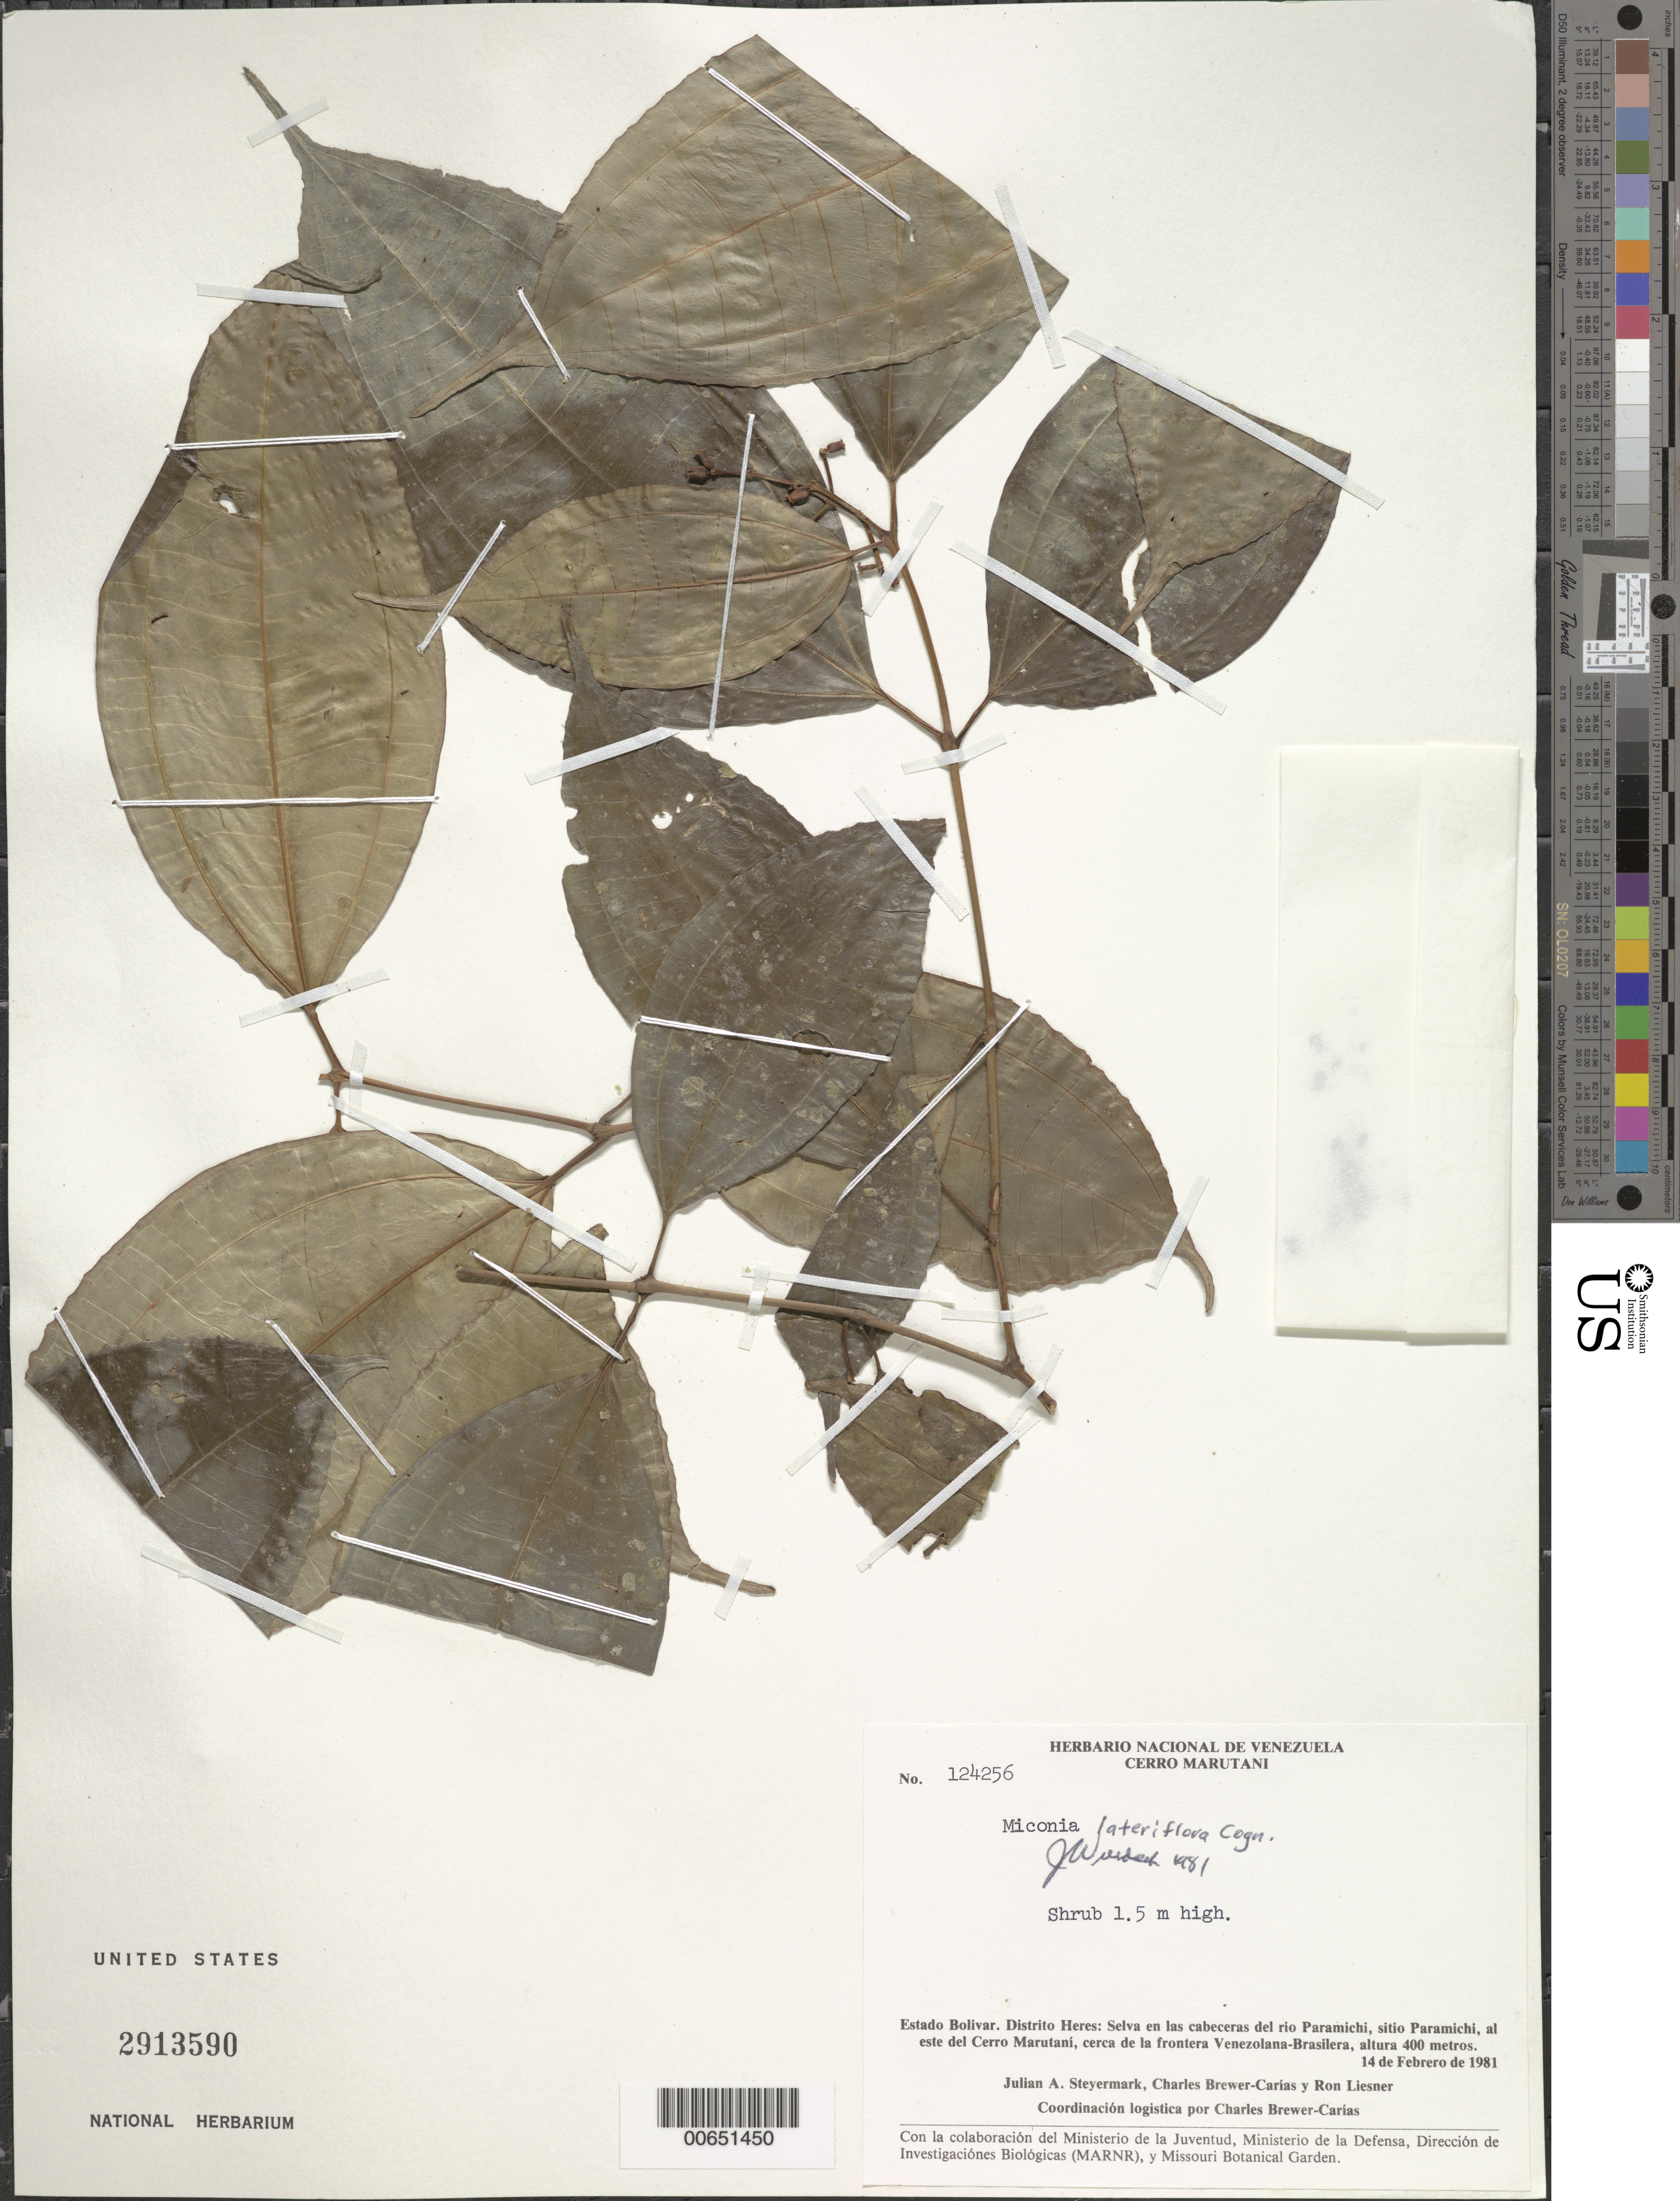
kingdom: Plantae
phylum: Tracheophyta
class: Magnoliopsida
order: Myrtales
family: Melastomataceae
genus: Miconia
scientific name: Miconia lateriflora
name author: Cogn.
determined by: Wurdack, John J., (US), US (UNITED STATES)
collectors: J. Steyermark, C. Brewer-Carias & R. L. Liesner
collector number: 124256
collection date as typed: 14-Feb-81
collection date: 1981-02-14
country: Venezuela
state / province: Bolívar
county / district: Heres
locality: Río Paramichi, sitio Paramichi, al este del Cerro Marutani, cerca de la frontera Venezolana-Brasilera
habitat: Selva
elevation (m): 400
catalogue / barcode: US 2913590